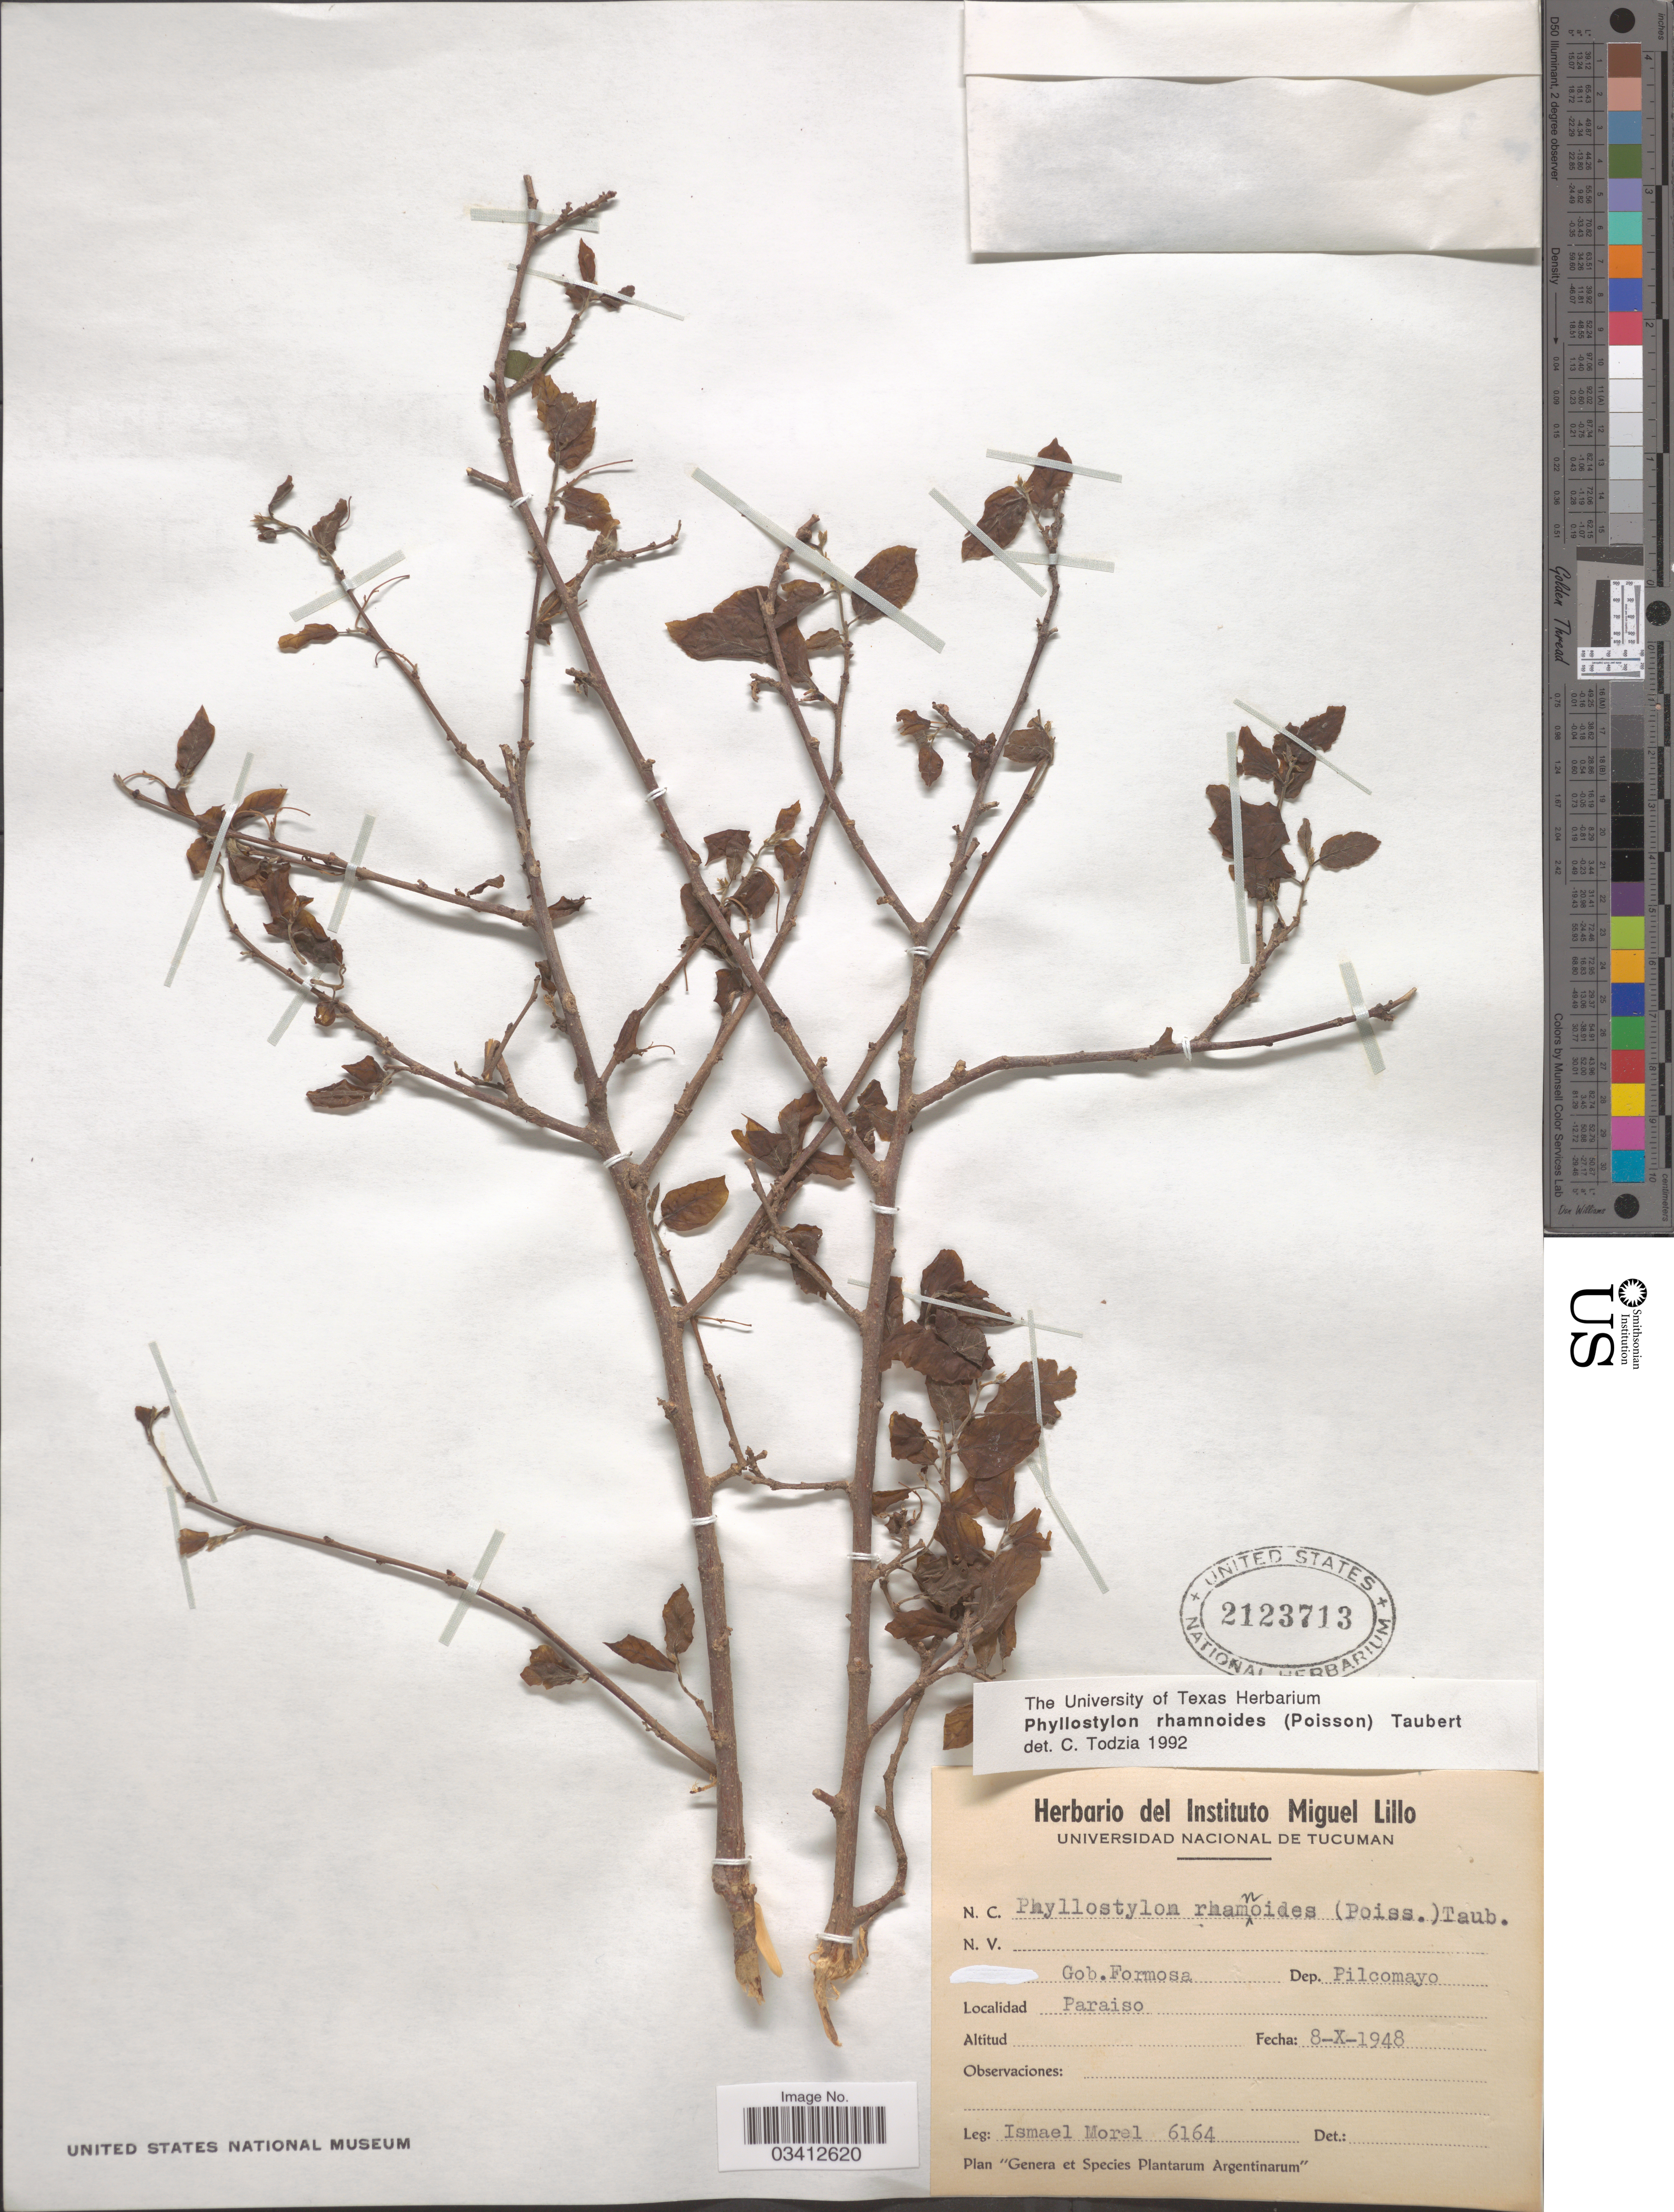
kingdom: Plantae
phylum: Tracheophyta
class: Magnoliopsida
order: Rosales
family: Ulmaceae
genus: Phyllostylon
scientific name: Phyllostylon rhamnoides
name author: (J. Poiss.) Taub.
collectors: I. Morel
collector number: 6164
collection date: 1948-10-08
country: Argentina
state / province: Formosa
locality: Gob. Formosa. Dep. Pilcomayo. Paraiso.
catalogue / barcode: US 2123713